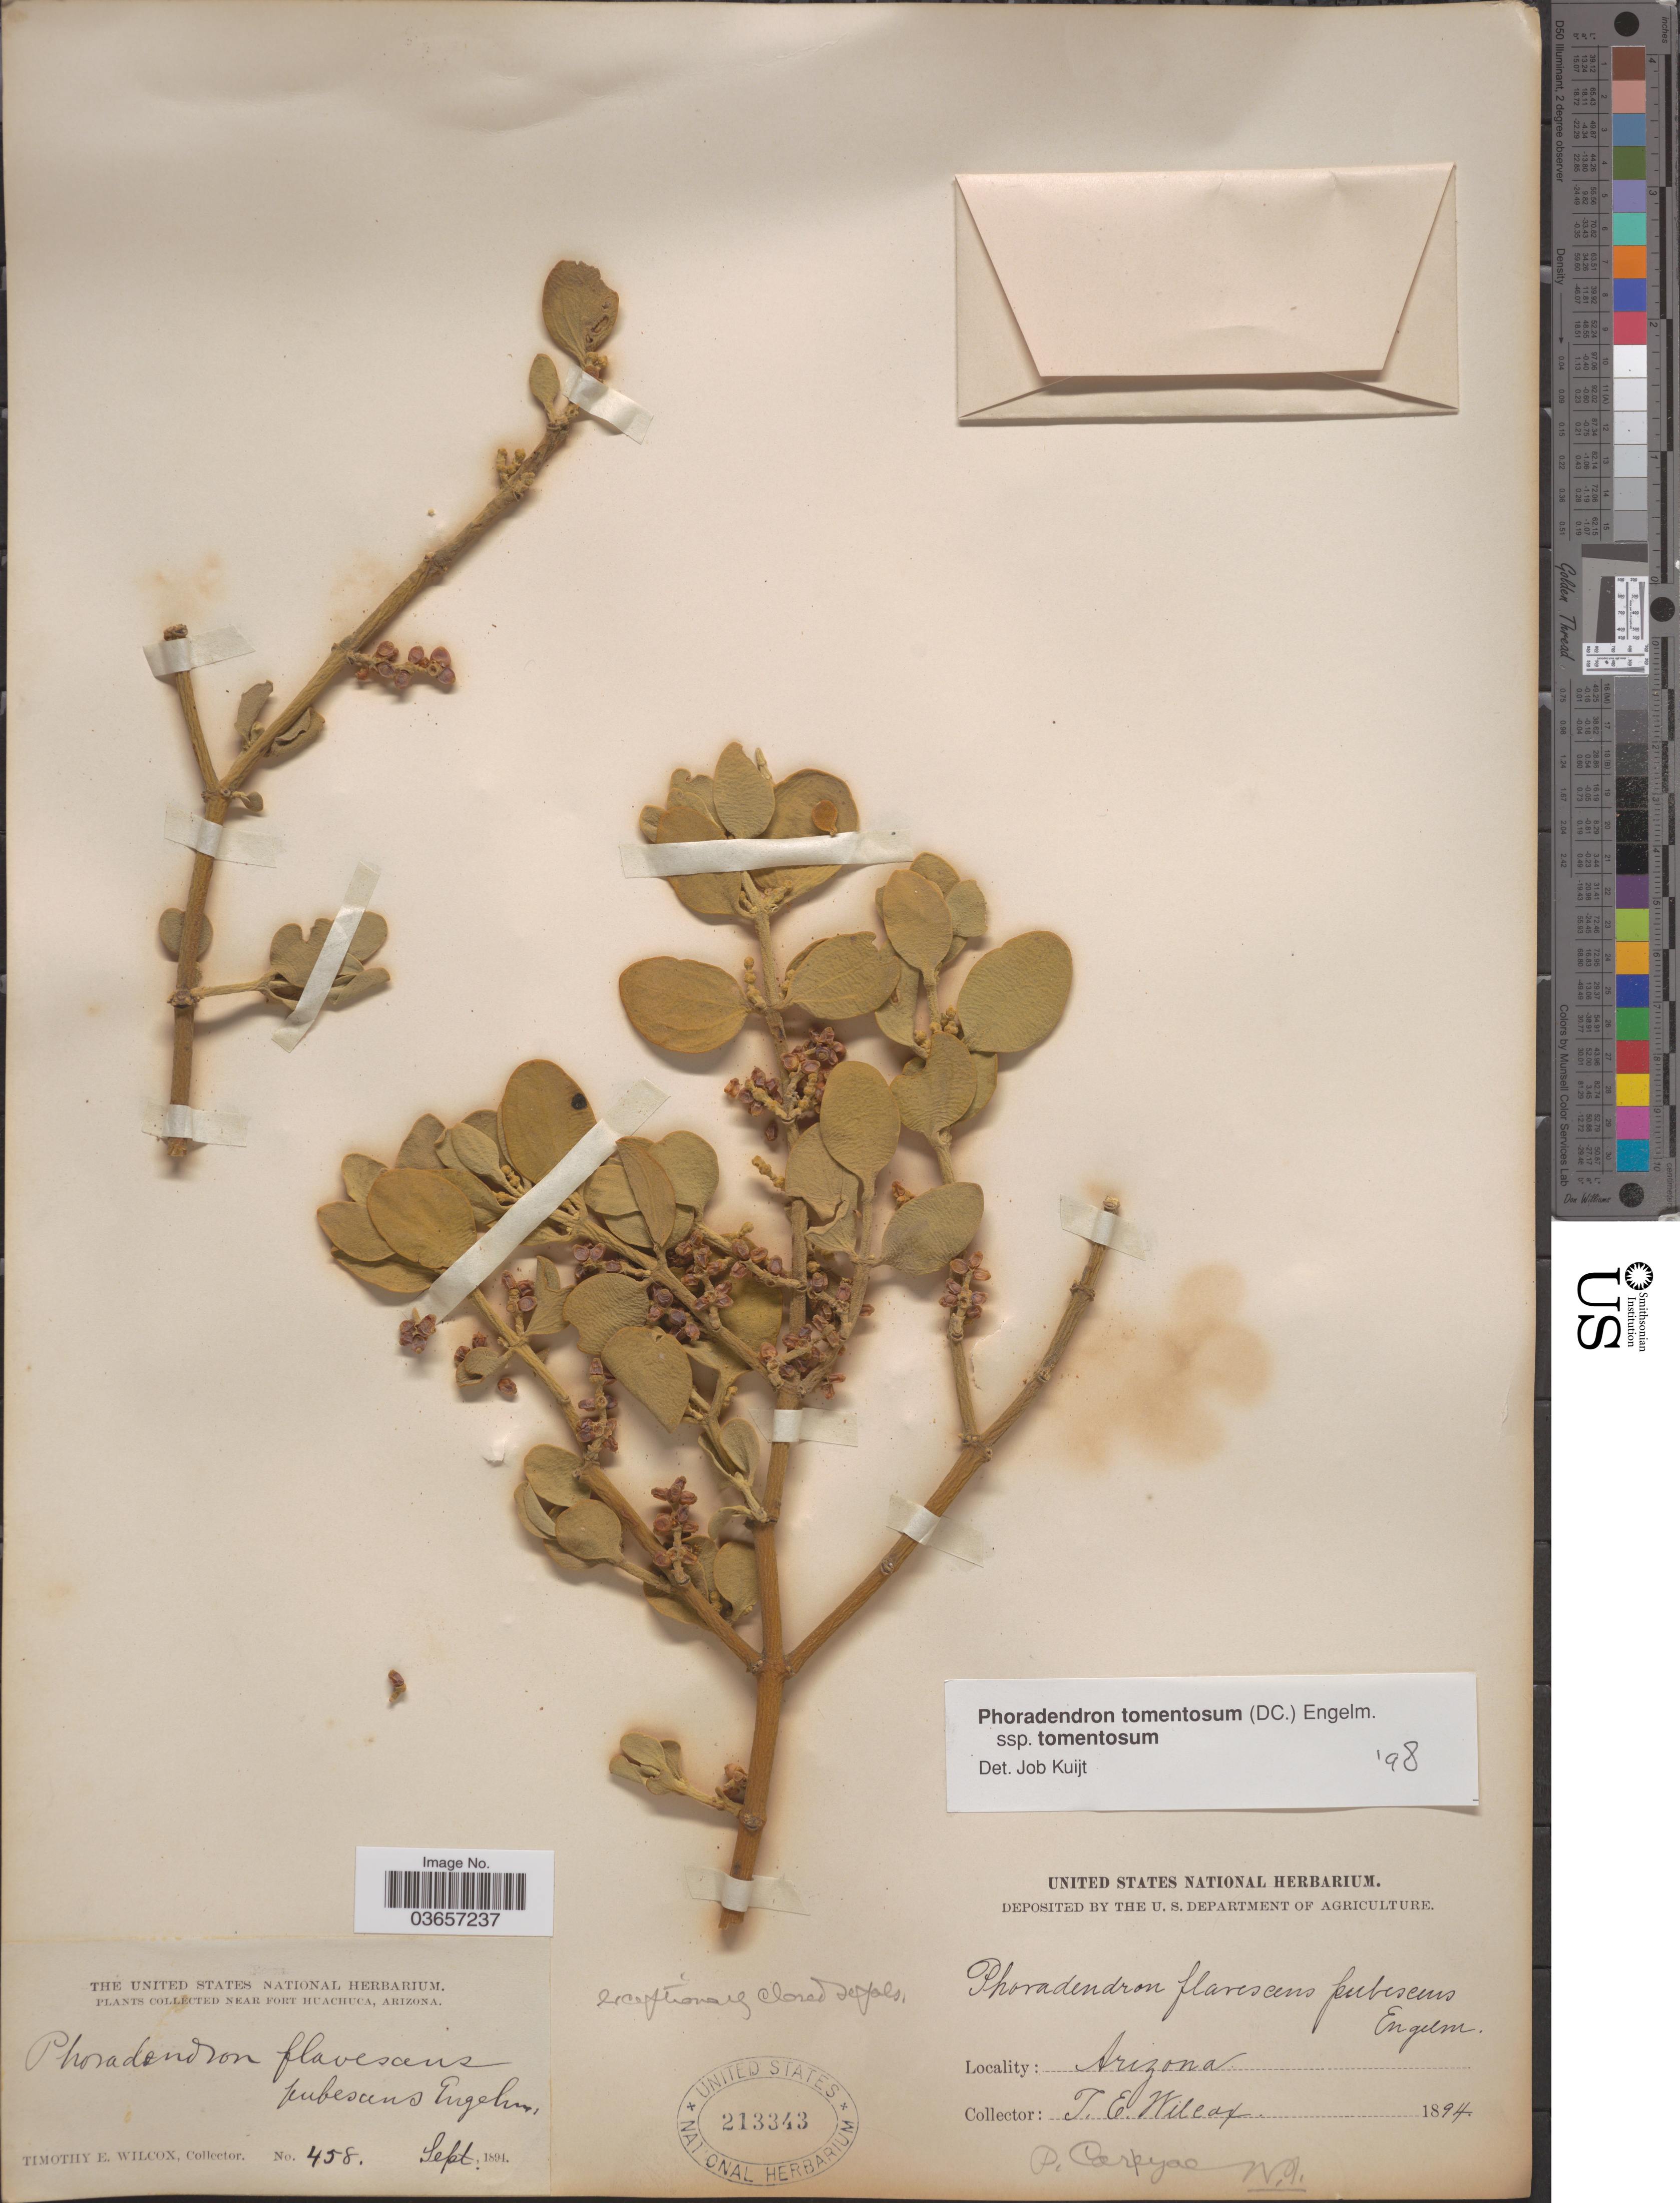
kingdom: Plantae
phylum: Tracheophyta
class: Magnoliopsida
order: Santalales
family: Viscaceae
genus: Phoradendron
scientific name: Phoradendron tomentosum subsp. tomentosum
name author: DC.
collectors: T. E. Wilcox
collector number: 458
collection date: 1894-09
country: United States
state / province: Arizona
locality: Near Fort Huachuca.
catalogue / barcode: US 213343